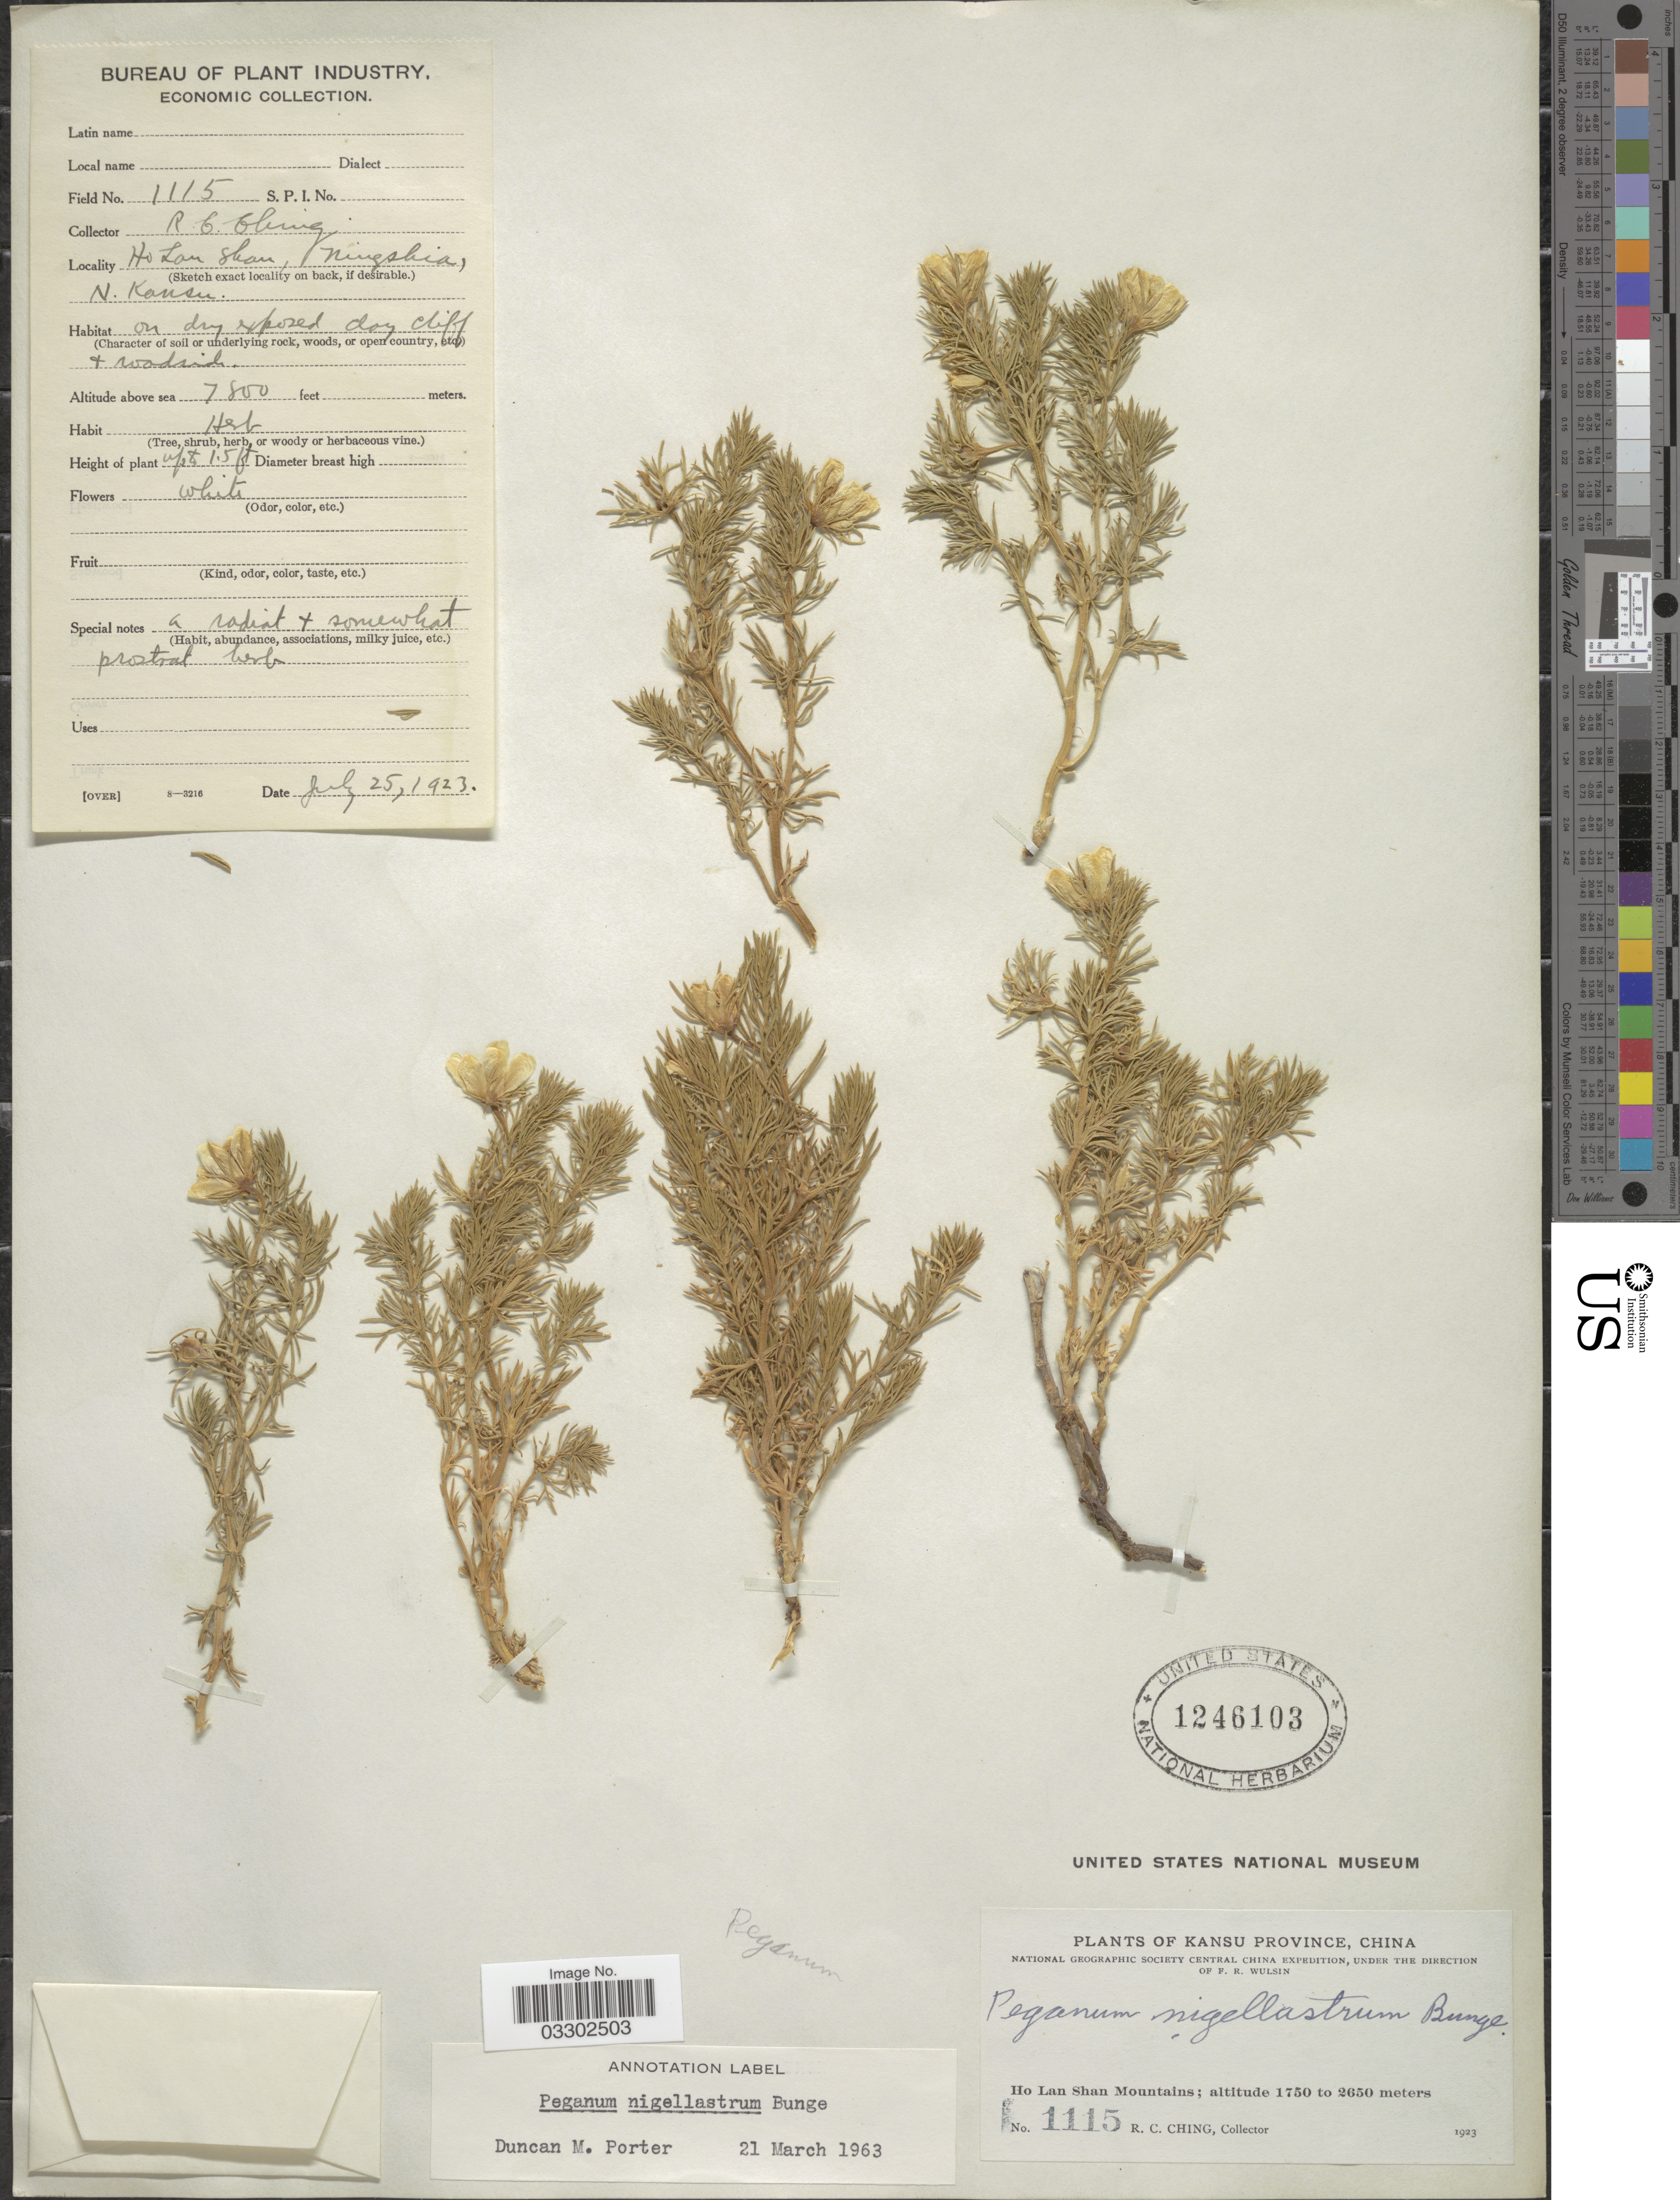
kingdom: Plantae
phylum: Tracheophyta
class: Magnoliopsida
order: Sapindales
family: Tetradiclidaceae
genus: Peganum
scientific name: Peganum nigellastrum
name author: Bunge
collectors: R. C. Ching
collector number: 1115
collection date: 1923-07-25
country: China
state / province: Gansu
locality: Kansu Province. Ho Lan Shan Mountains.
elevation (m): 2377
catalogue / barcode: US 1246103